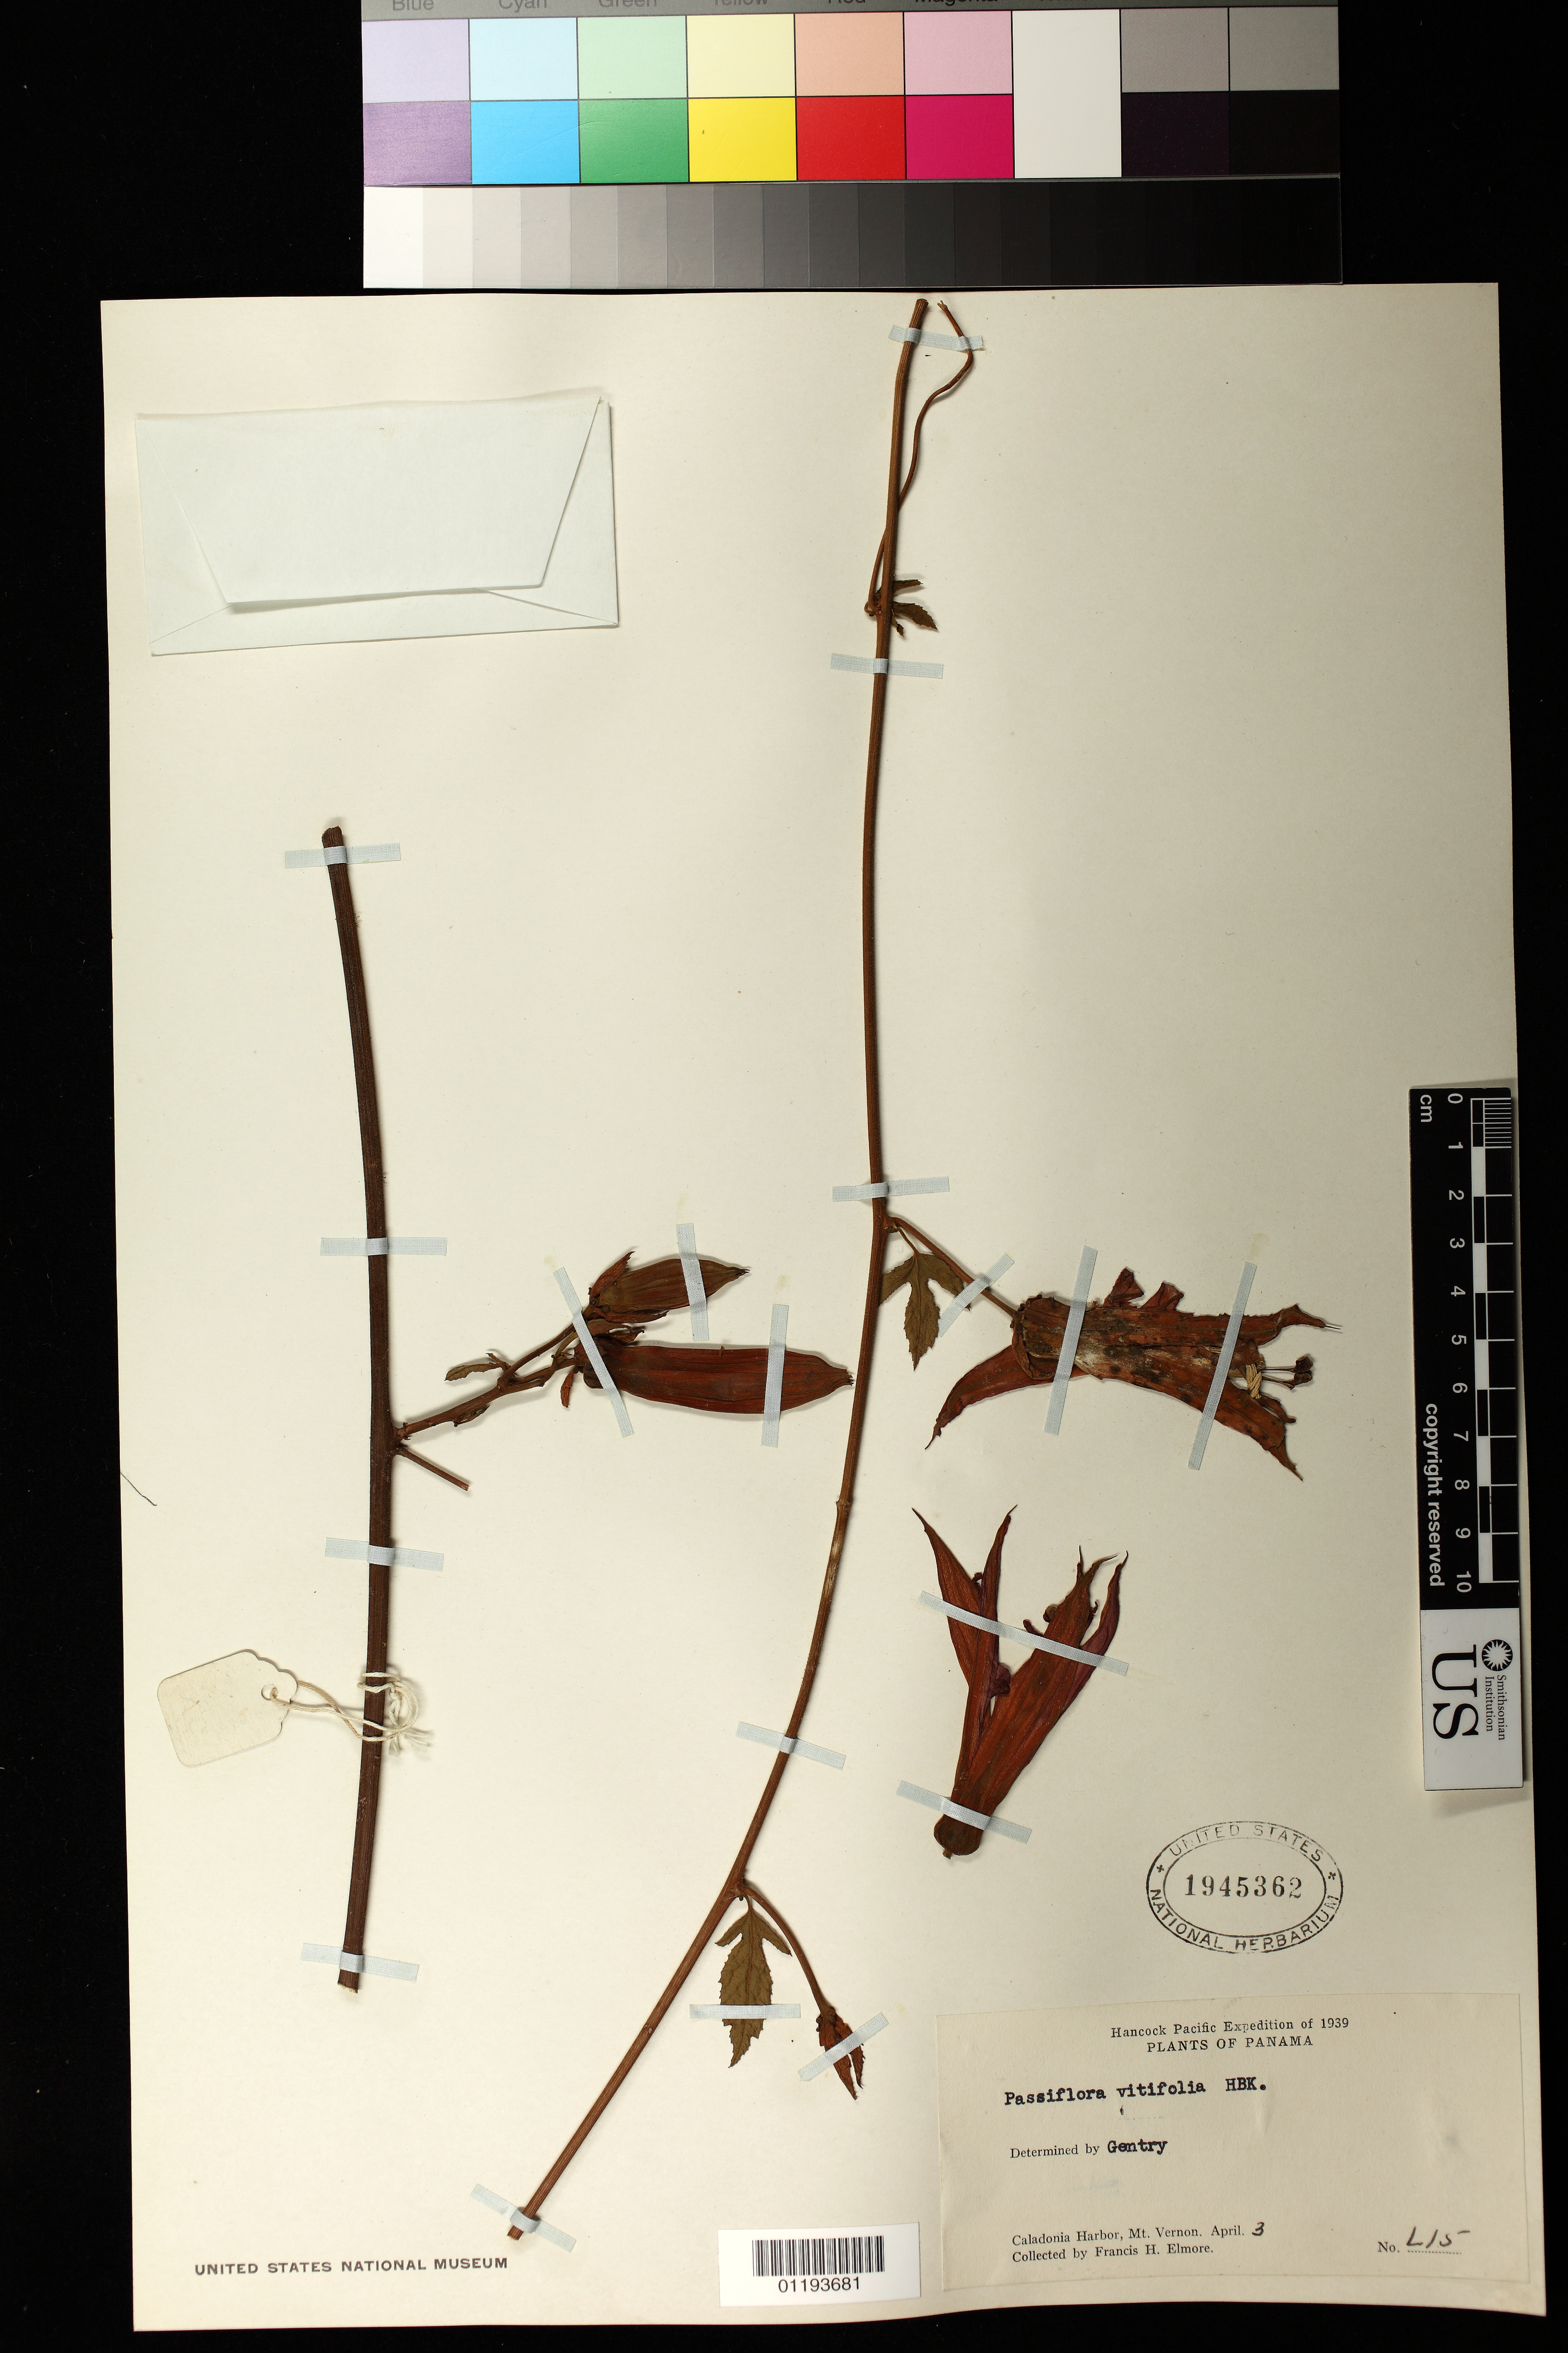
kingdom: Plantae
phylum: Tracheophyta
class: Magnoliopsida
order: Malpighiales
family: Passifloraceae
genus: Passiflora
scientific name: Passiflora vitifolia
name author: Kunth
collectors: F. H. Elmore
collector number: L15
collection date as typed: Apr 3 1939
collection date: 1939-04-03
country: Panama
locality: Caladonia Harbor, Mt. Vernon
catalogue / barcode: US 1945362